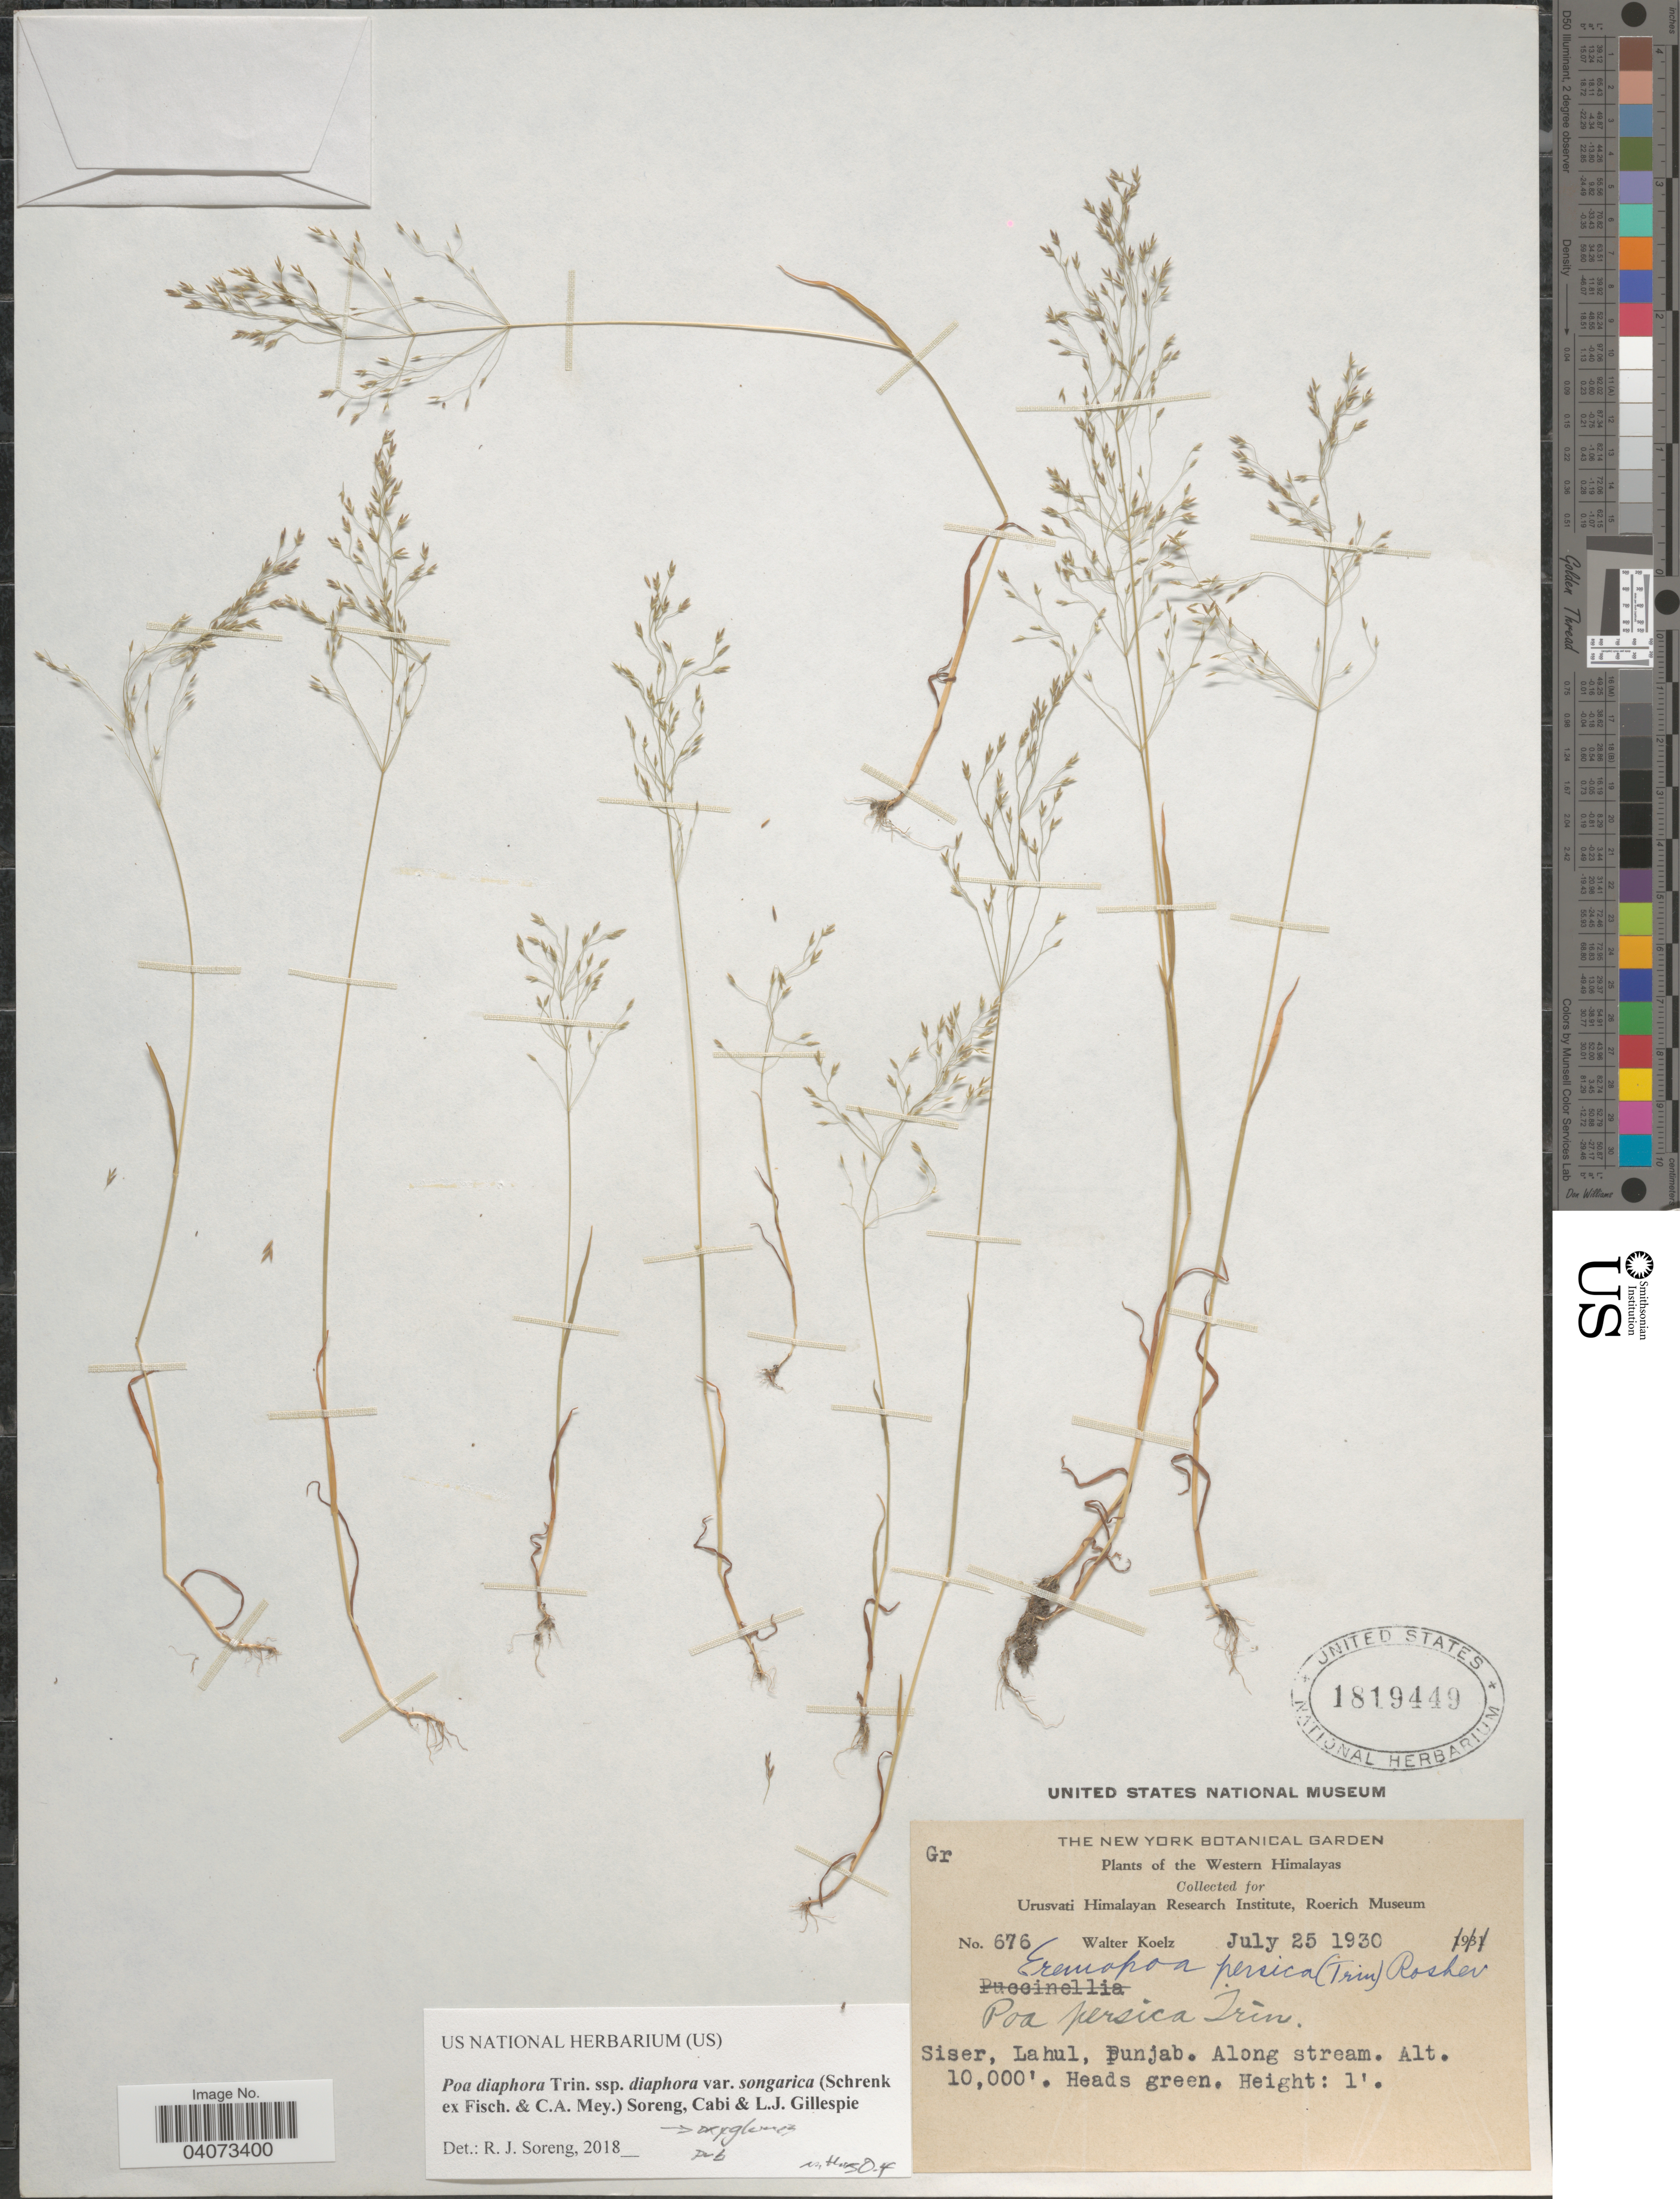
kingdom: Plantae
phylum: Tracheophyta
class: Liliopsida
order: Poales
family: Poaceae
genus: Poa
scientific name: Poa diaphora subsp. diaphora var. songarica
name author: (Schrenk ex Fisch. & C.A. Mey.) Soreng et al.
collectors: W. N. Koelz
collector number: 676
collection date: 1930-07-25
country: India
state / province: Punjab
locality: The Western Himalayas. Siser, Lahul.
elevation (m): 3048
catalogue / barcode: US 1819449